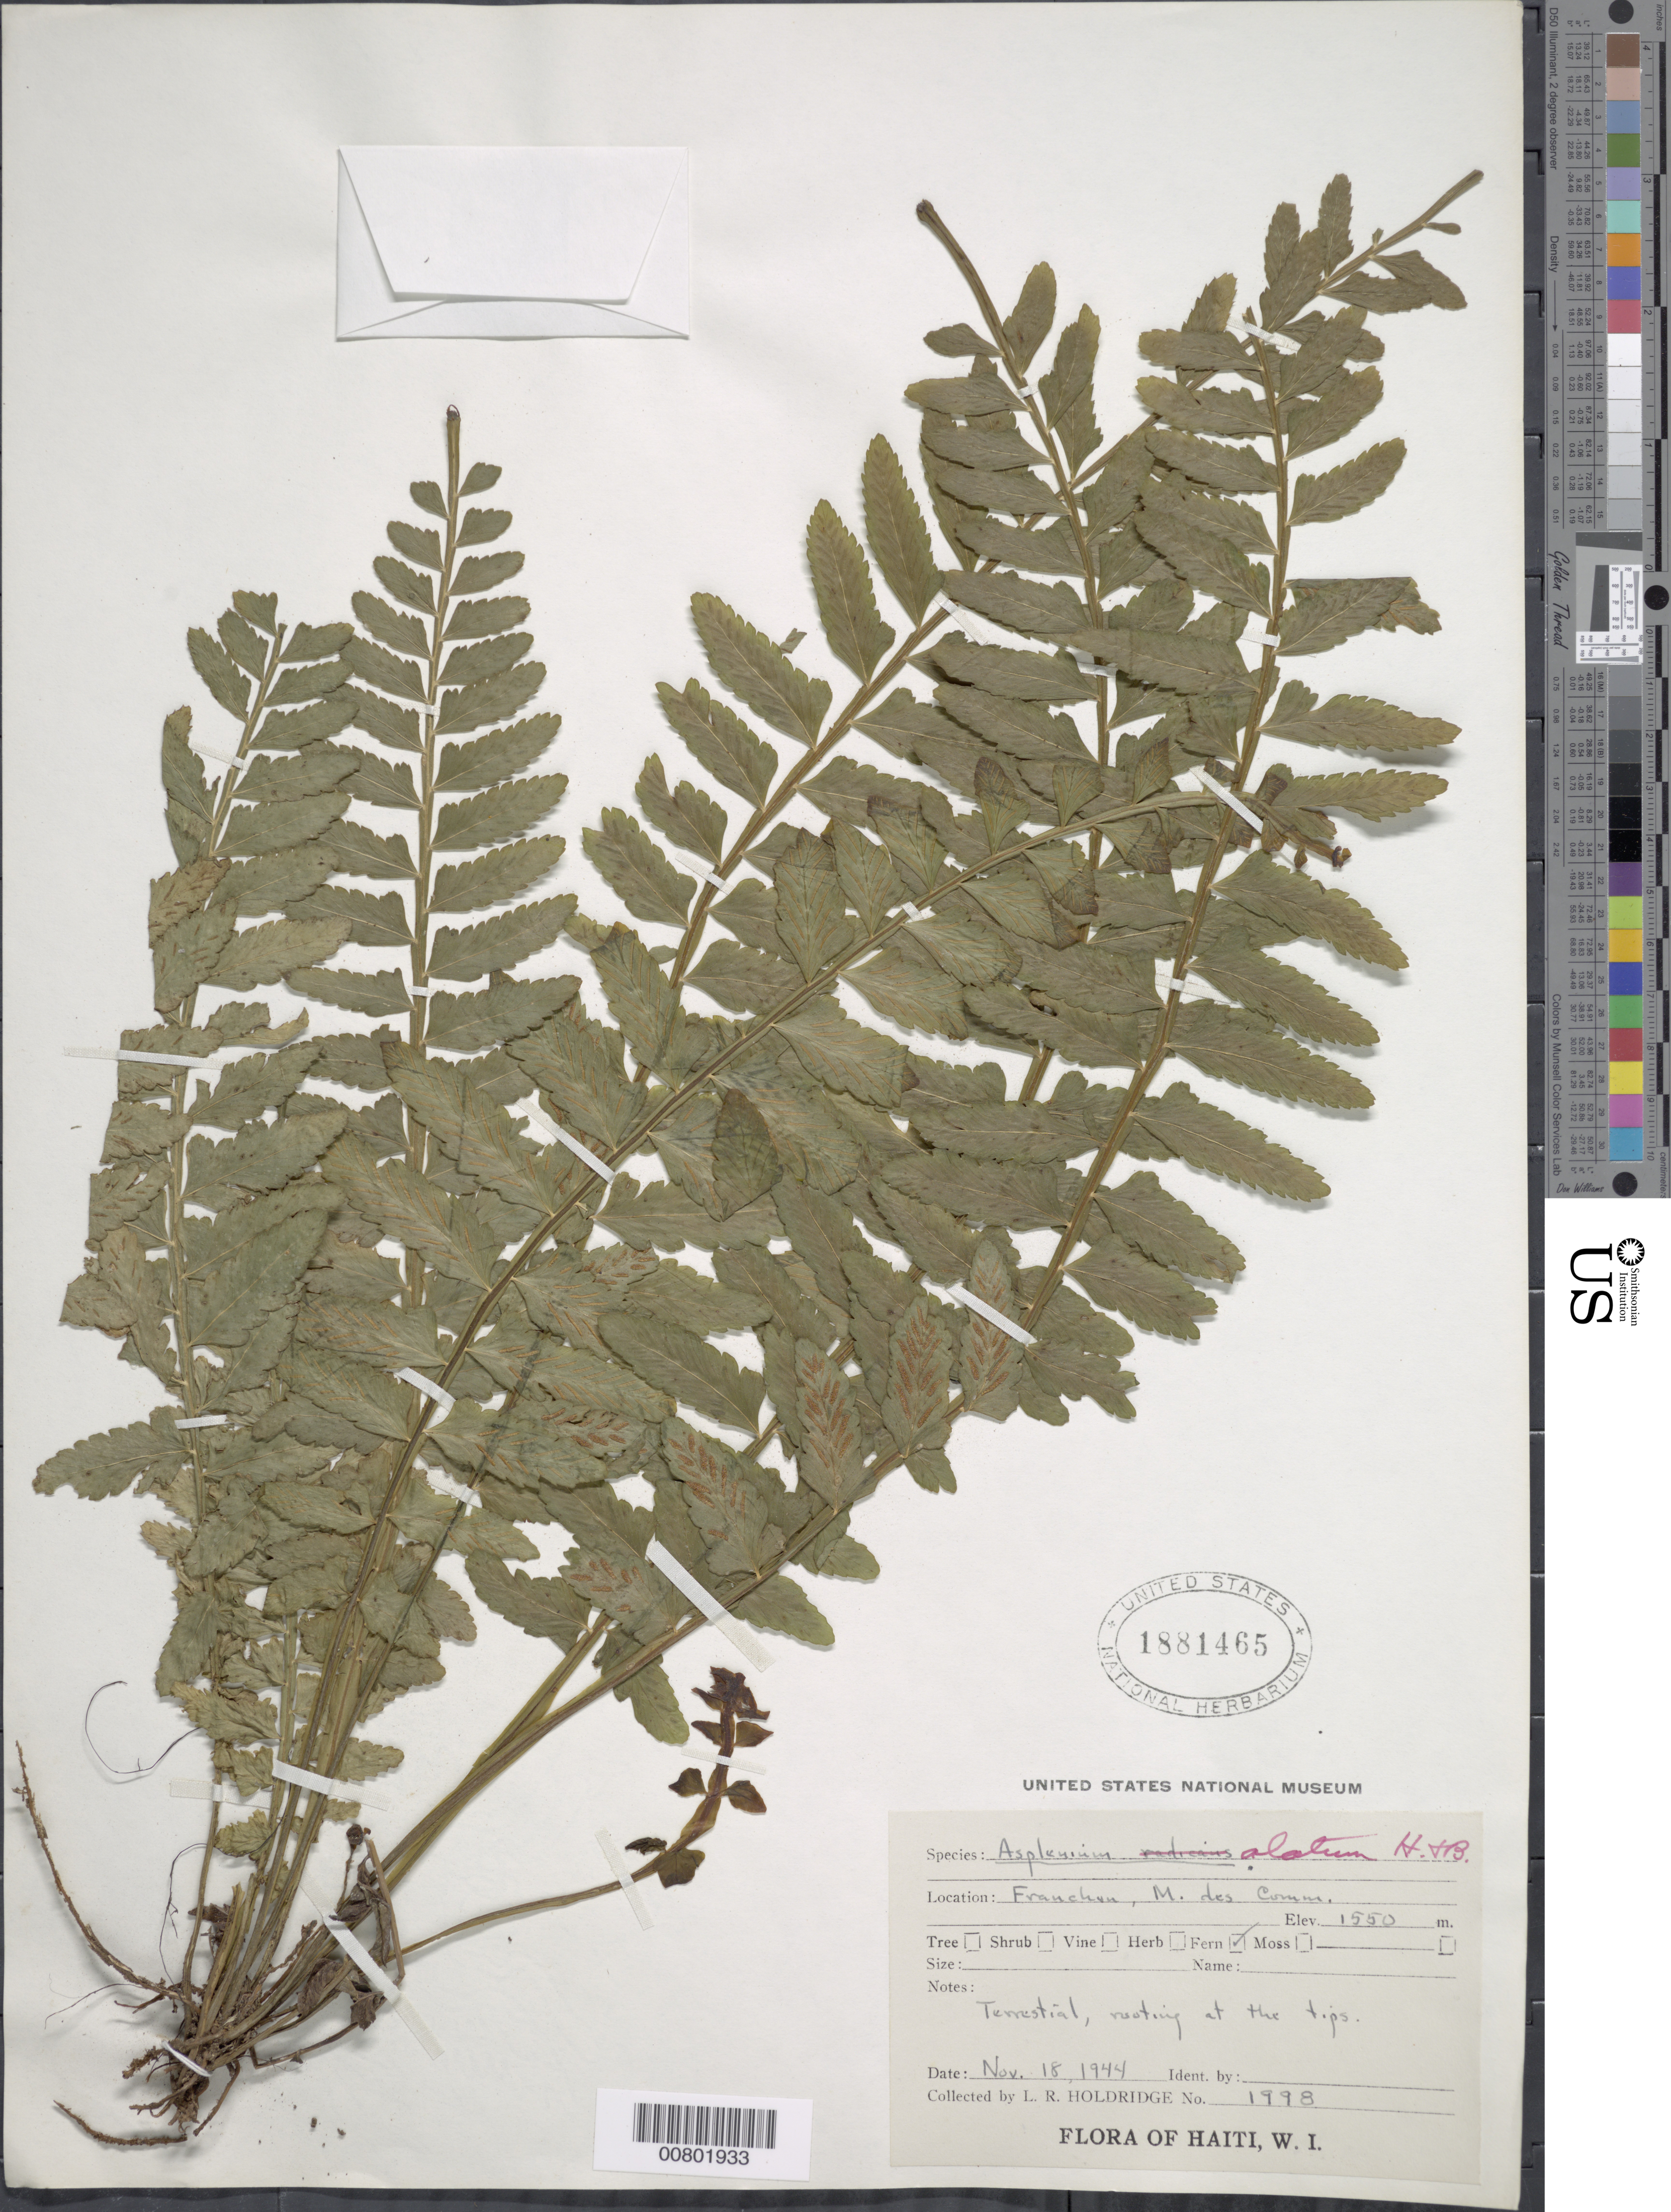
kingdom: Plantae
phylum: Tracheophyta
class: Polypodiopsida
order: Polypodiales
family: Aspleniaceae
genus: Asplenium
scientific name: Asplenium alatum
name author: Humb. & Bonpl. ex Willd.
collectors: L. Holdridge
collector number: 1998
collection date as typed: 18 Nov 1944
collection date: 1944-11-18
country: Haiti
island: Hispaniola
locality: Franchon, M. des Commissaires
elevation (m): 1550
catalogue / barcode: US 1881465